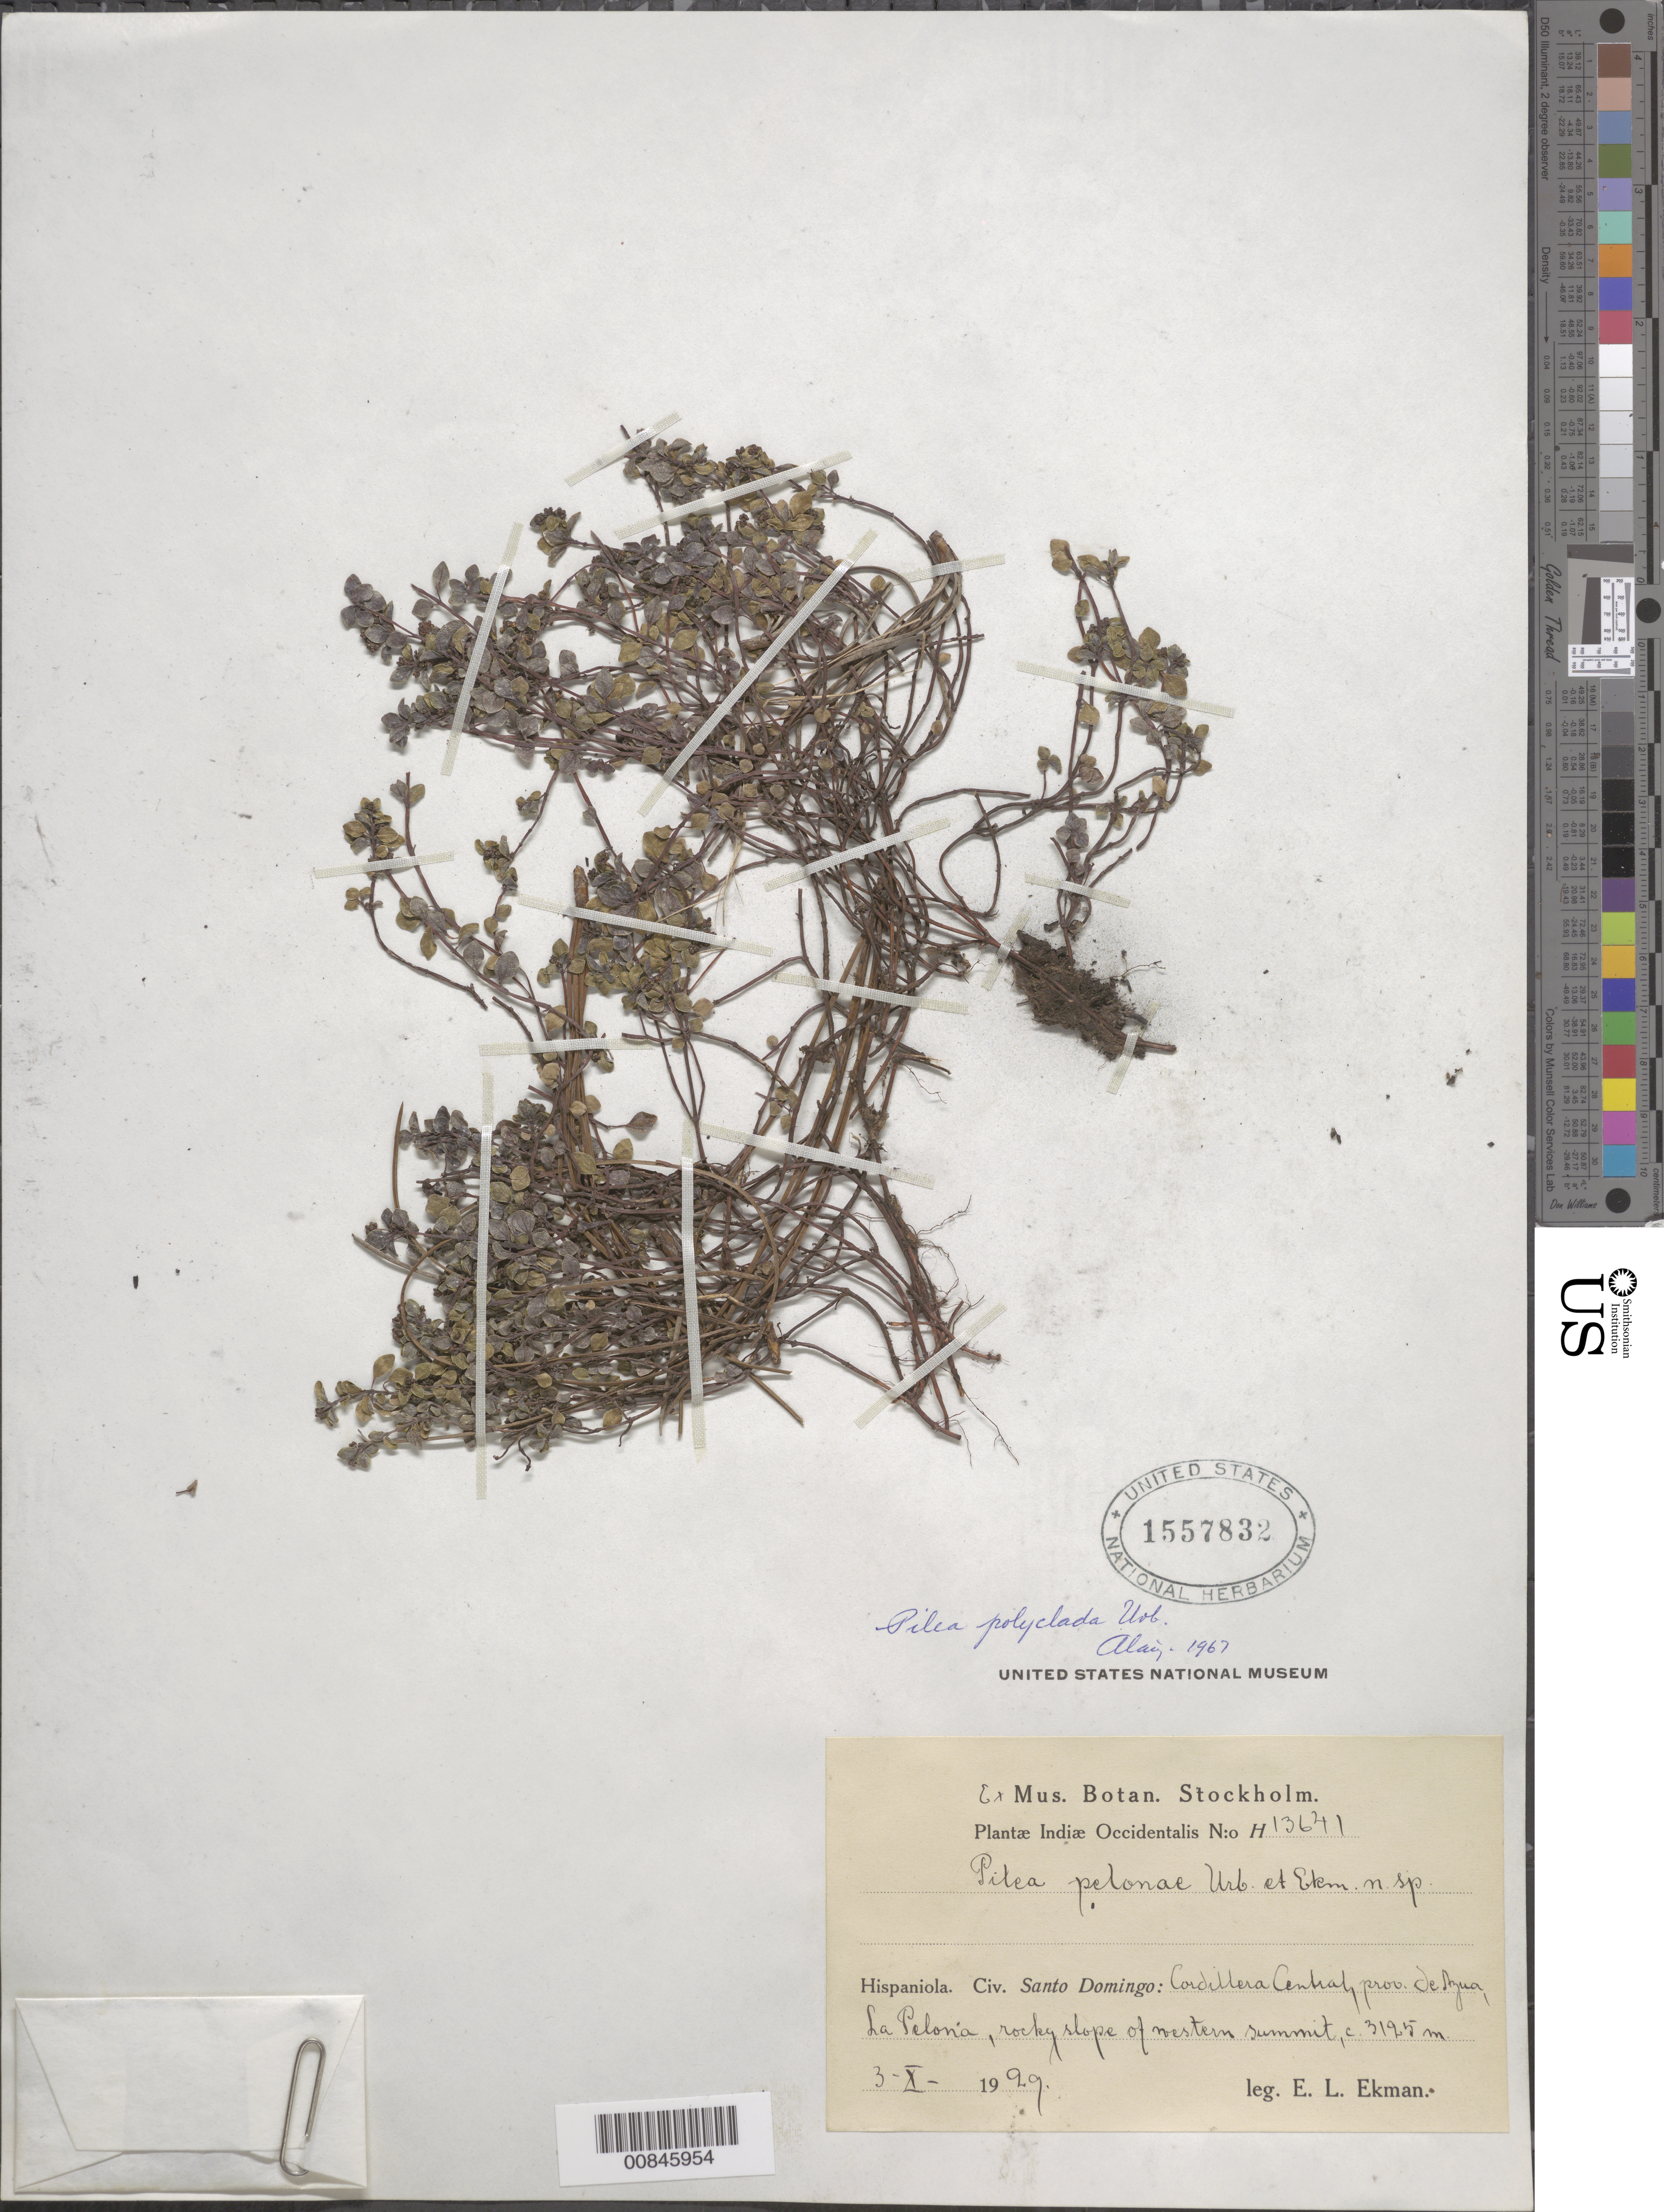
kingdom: Plantae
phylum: Tracheophyta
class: Magnoliopsida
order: Rosales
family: Urticaceae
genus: Pilea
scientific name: Pilea polyclada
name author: Urb.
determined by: Liogier, Alain H.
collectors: E. L. Ekman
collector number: H 13641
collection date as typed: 03 Oct 1929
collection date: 1929-10-03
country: Dominican Republic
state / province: Azua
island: Hispaniola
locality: Cordillera Central, La Pelona, rocky slope of western summit.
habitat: Rocky slope.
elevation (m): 3125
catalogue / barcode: US 1557832